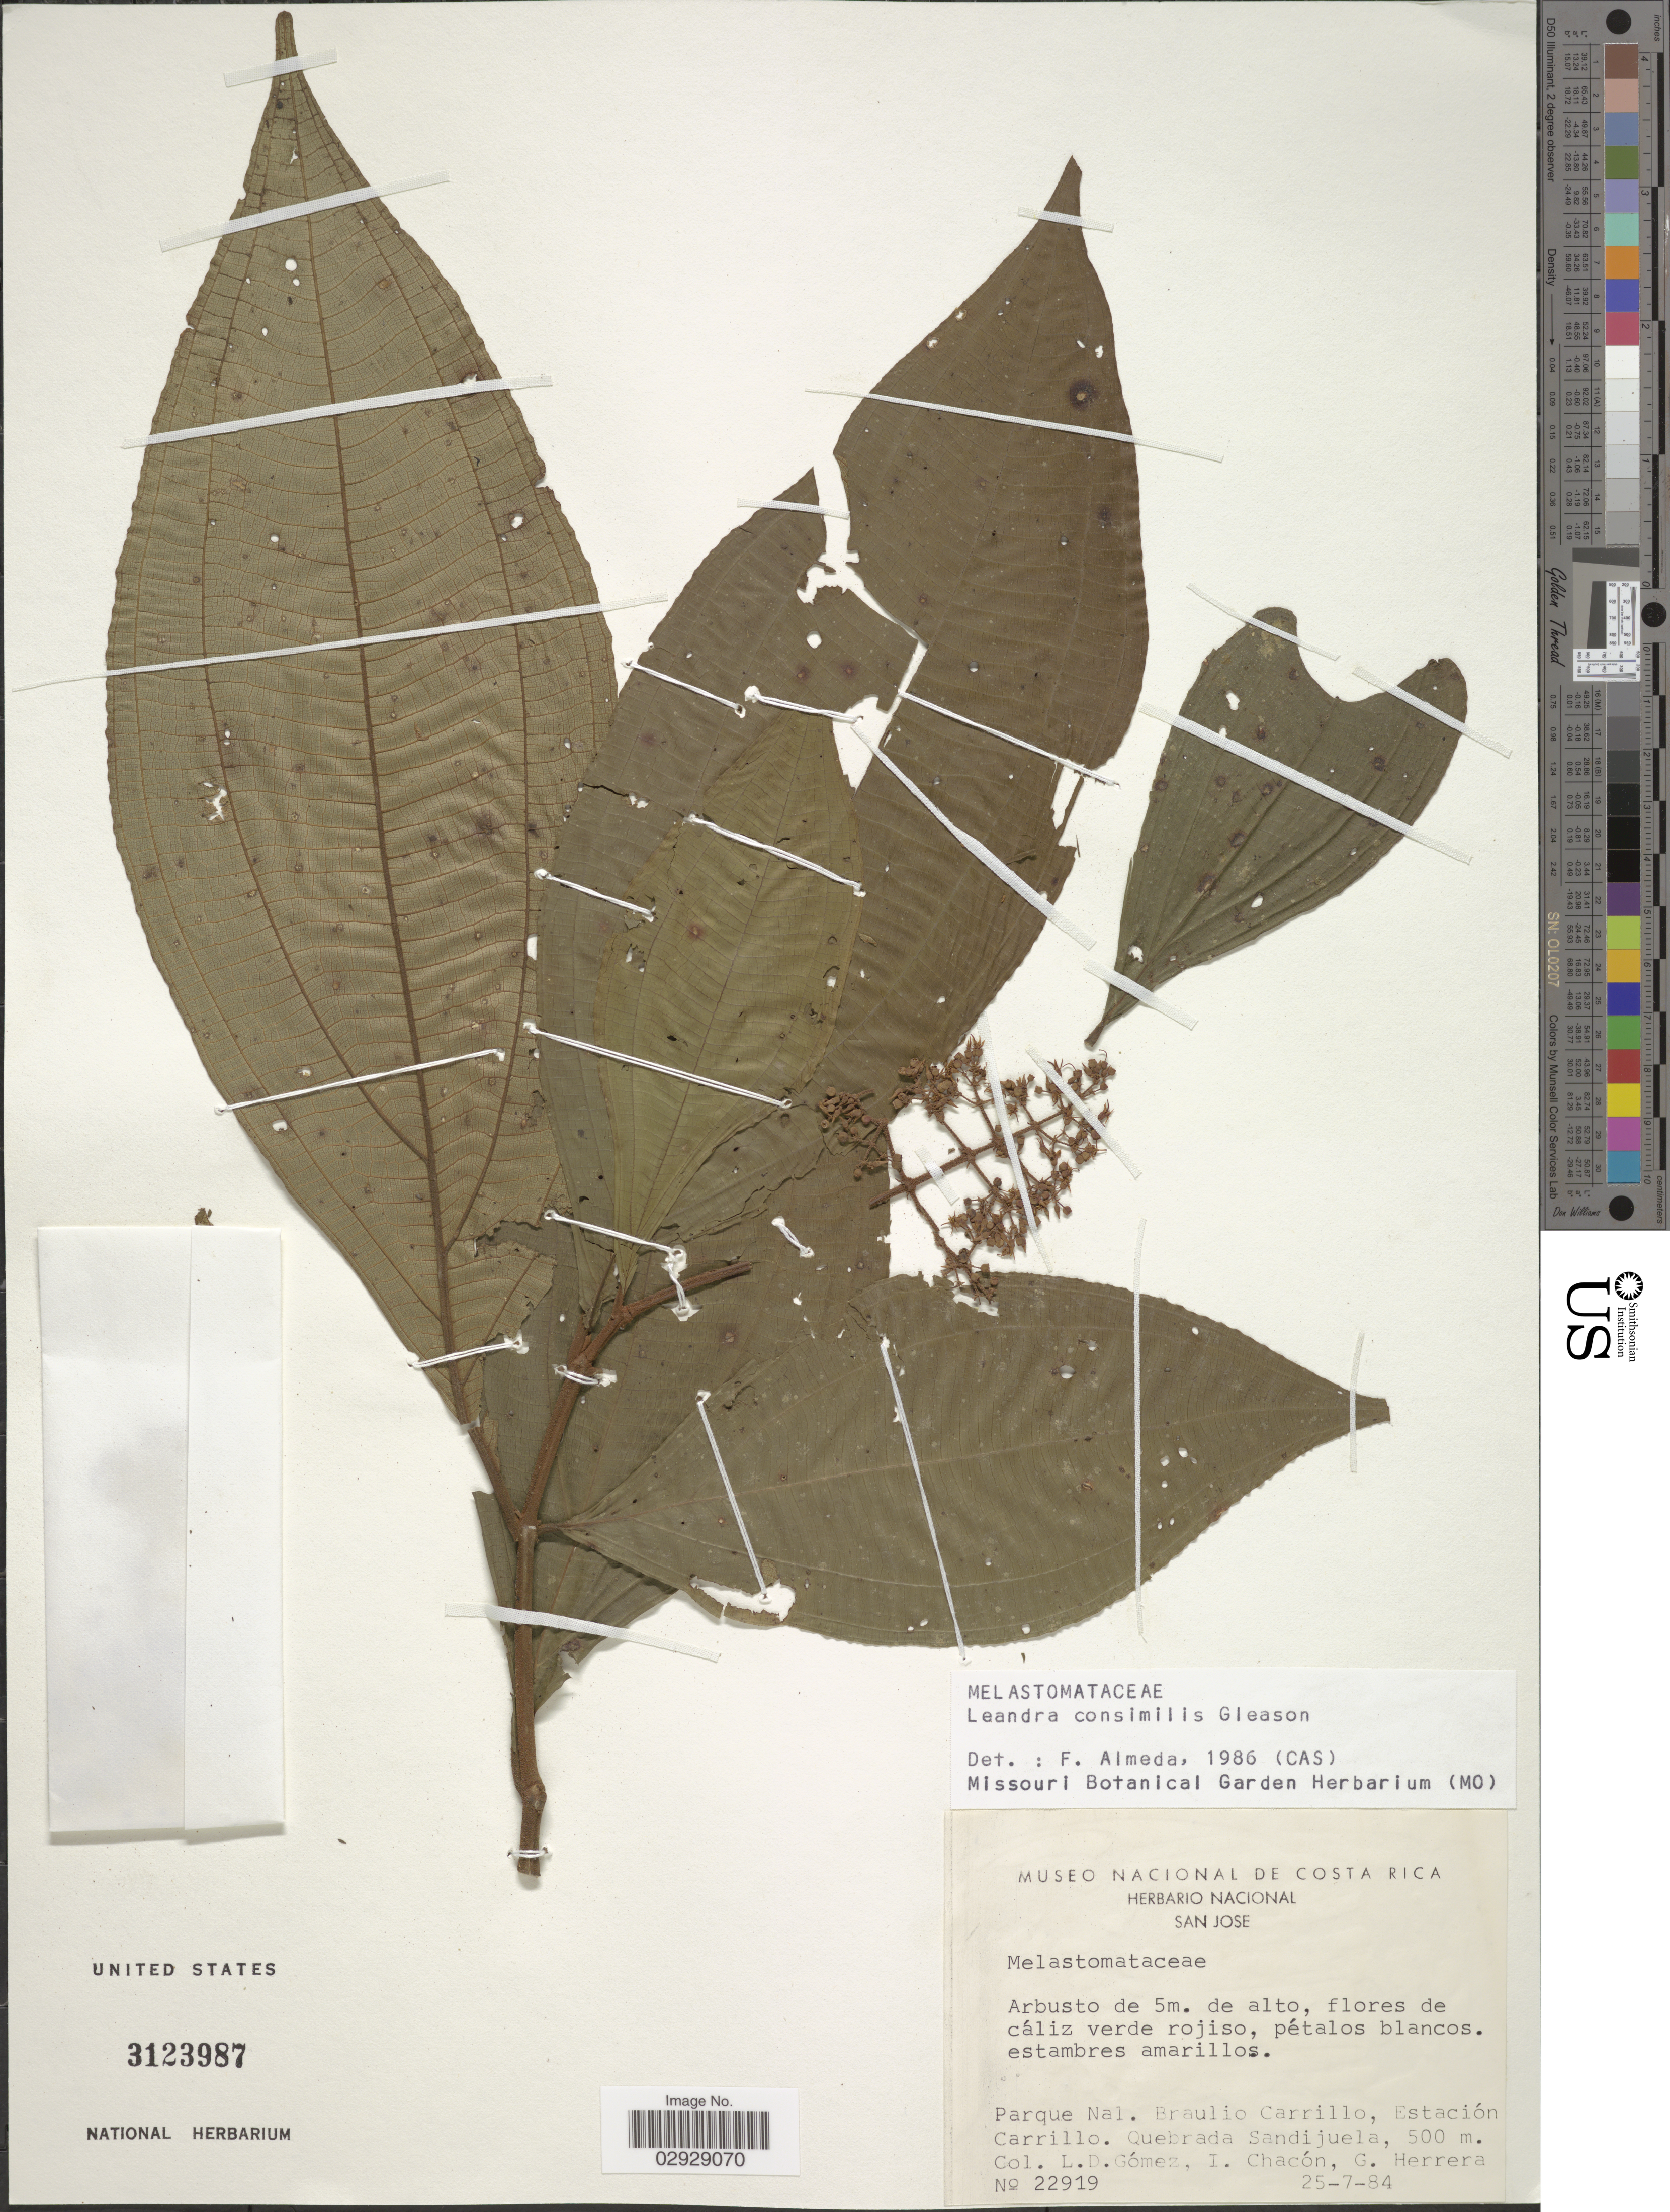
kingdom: Plantae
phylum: Tracheophyta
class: Magnoliopsida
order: Myrtales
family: Melastomataceae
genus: Leandra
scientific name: Leandra consimilis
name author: Gleason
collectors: L. D. Gómez, I. Chacón & G. Herrera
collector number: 22919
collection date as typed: Transcribed d/m/y: 25/7/84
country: Costa Rica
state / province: San José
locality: Parque Nal. Braulio Carrillo, Estación Carrillo. Quebrada Sandijuela.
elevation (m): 500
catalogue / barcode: US 3123987